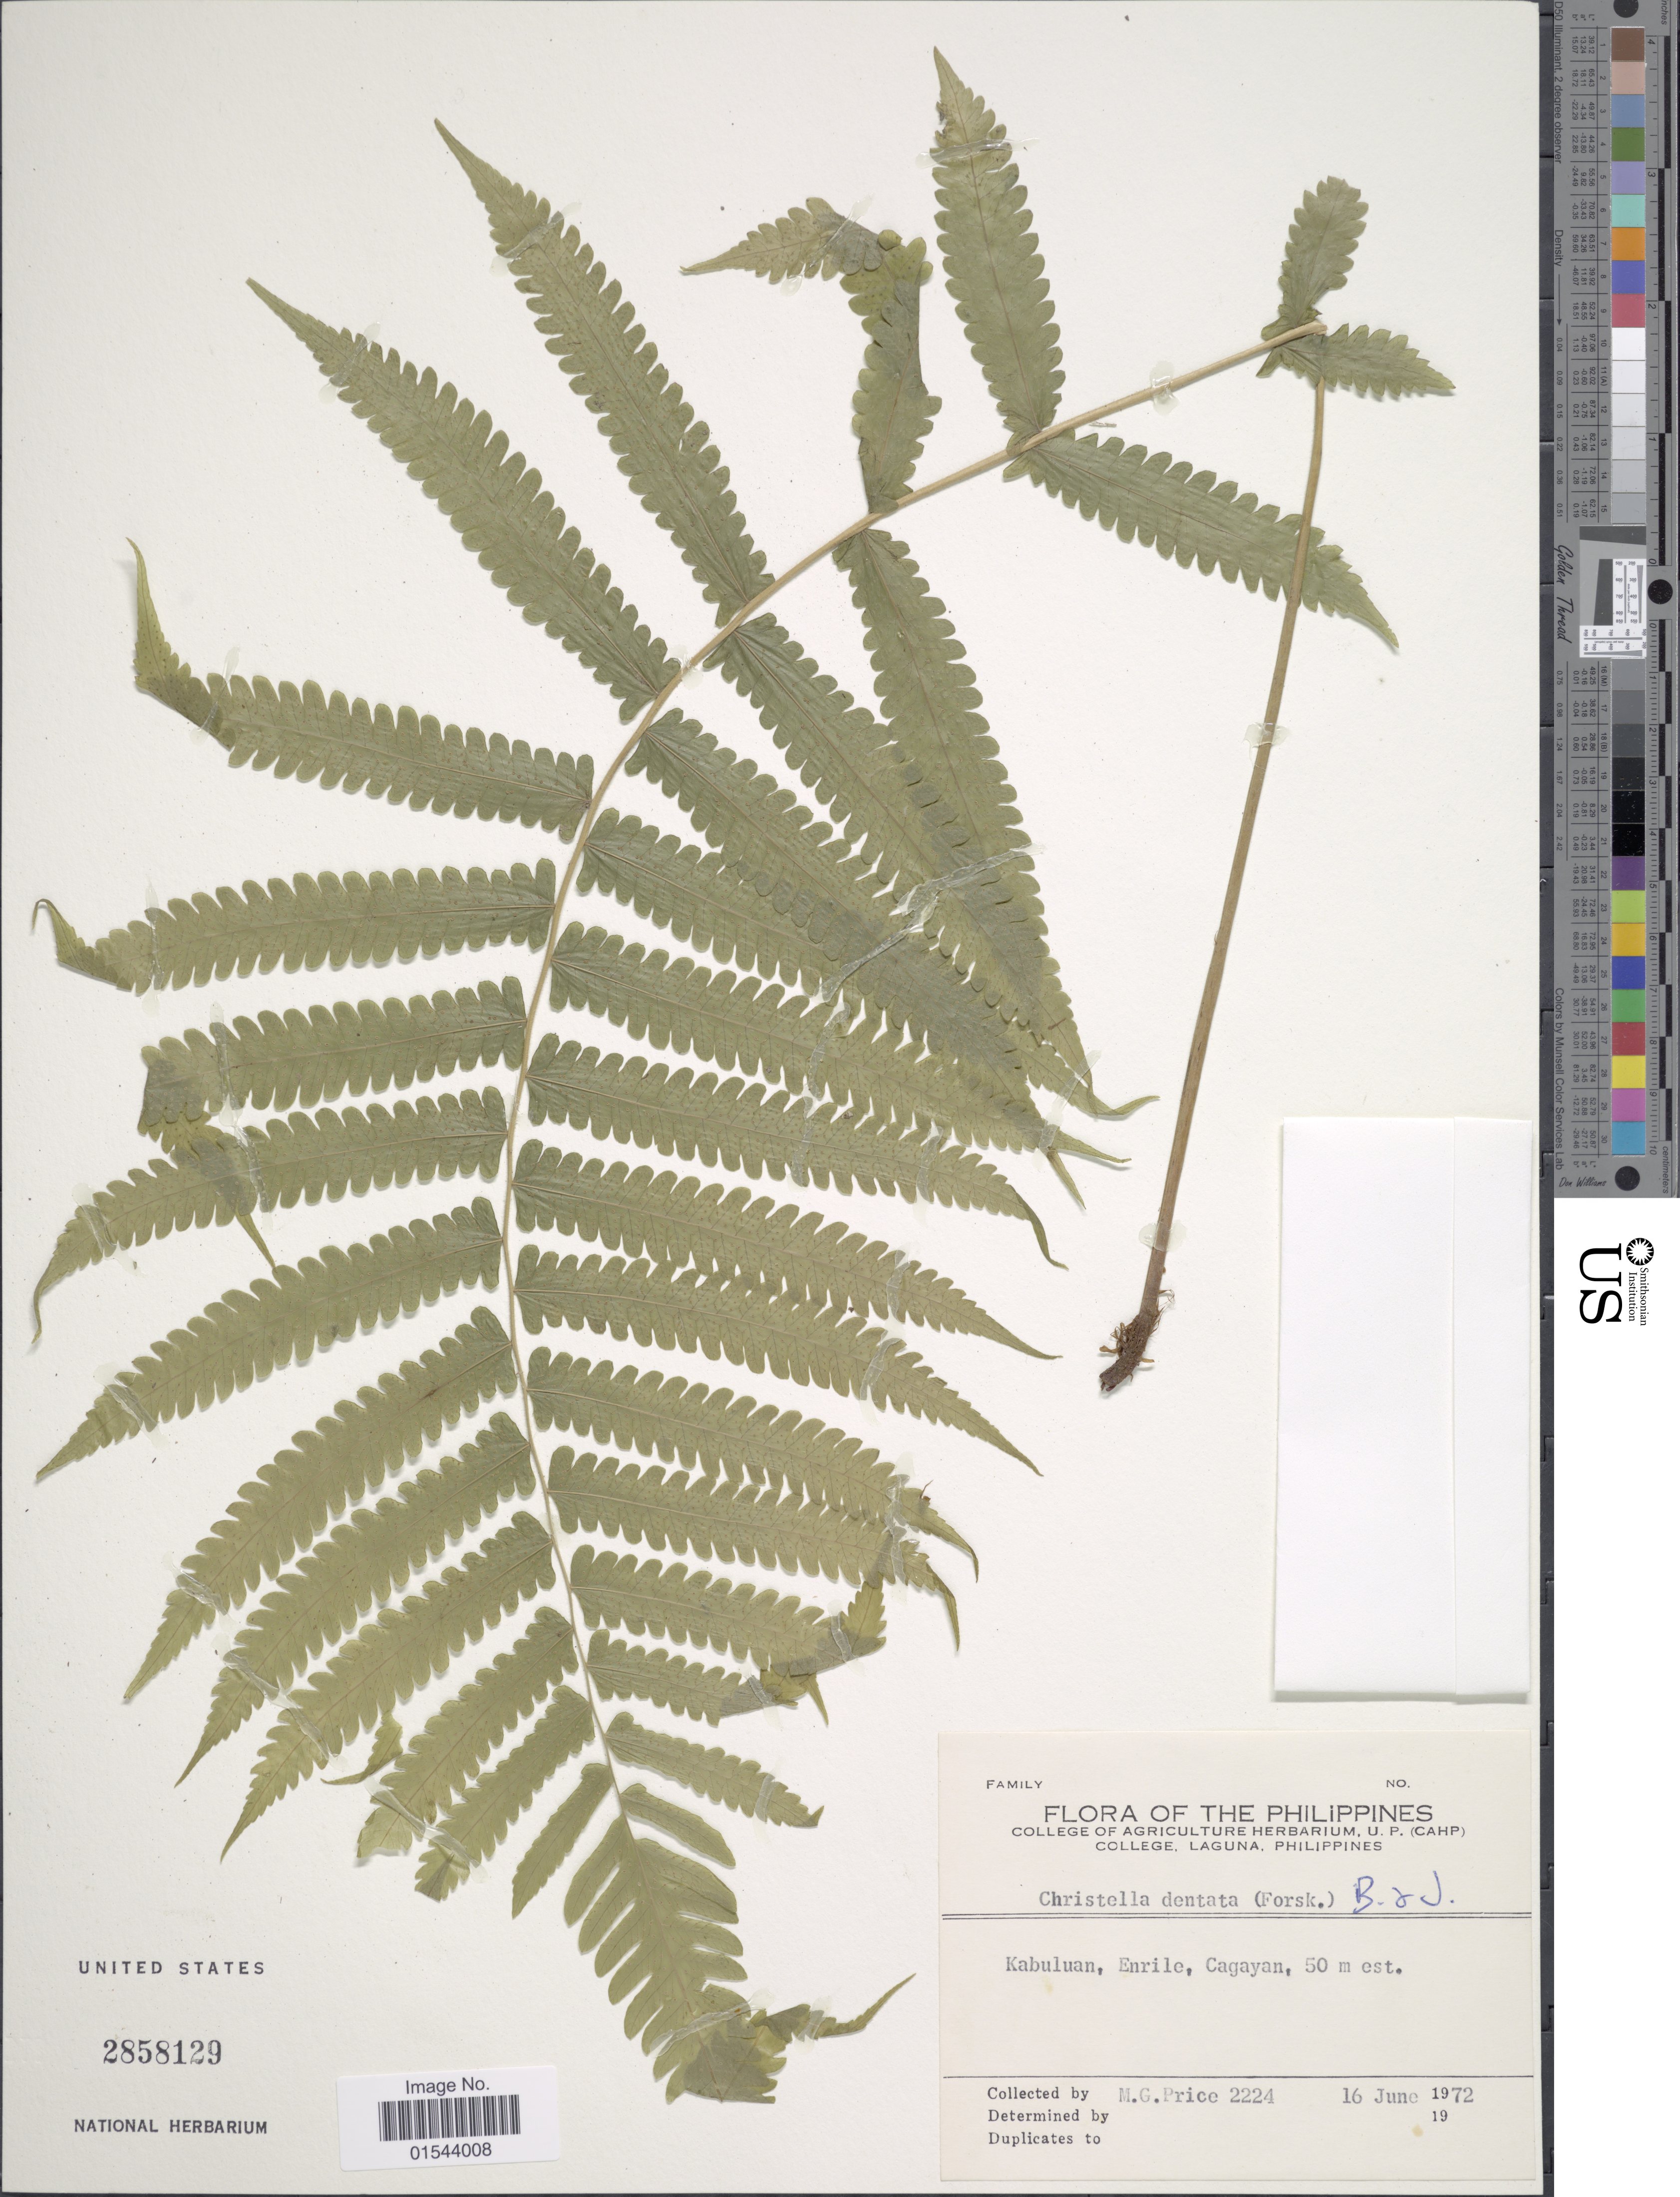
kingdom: Plantae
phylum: Tracheophyta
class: Polypodiopsida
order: Polypodiales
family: Thelypteridaceae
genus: Christella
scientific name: Christella dentata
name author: (Forssk.) Brownsey & Jermy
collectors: M. G. Price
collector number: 2224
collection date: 1972-06-16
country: Philippines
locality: Kabuluan, Enrille, Cagayan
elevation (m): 50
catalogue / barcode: US 2858129